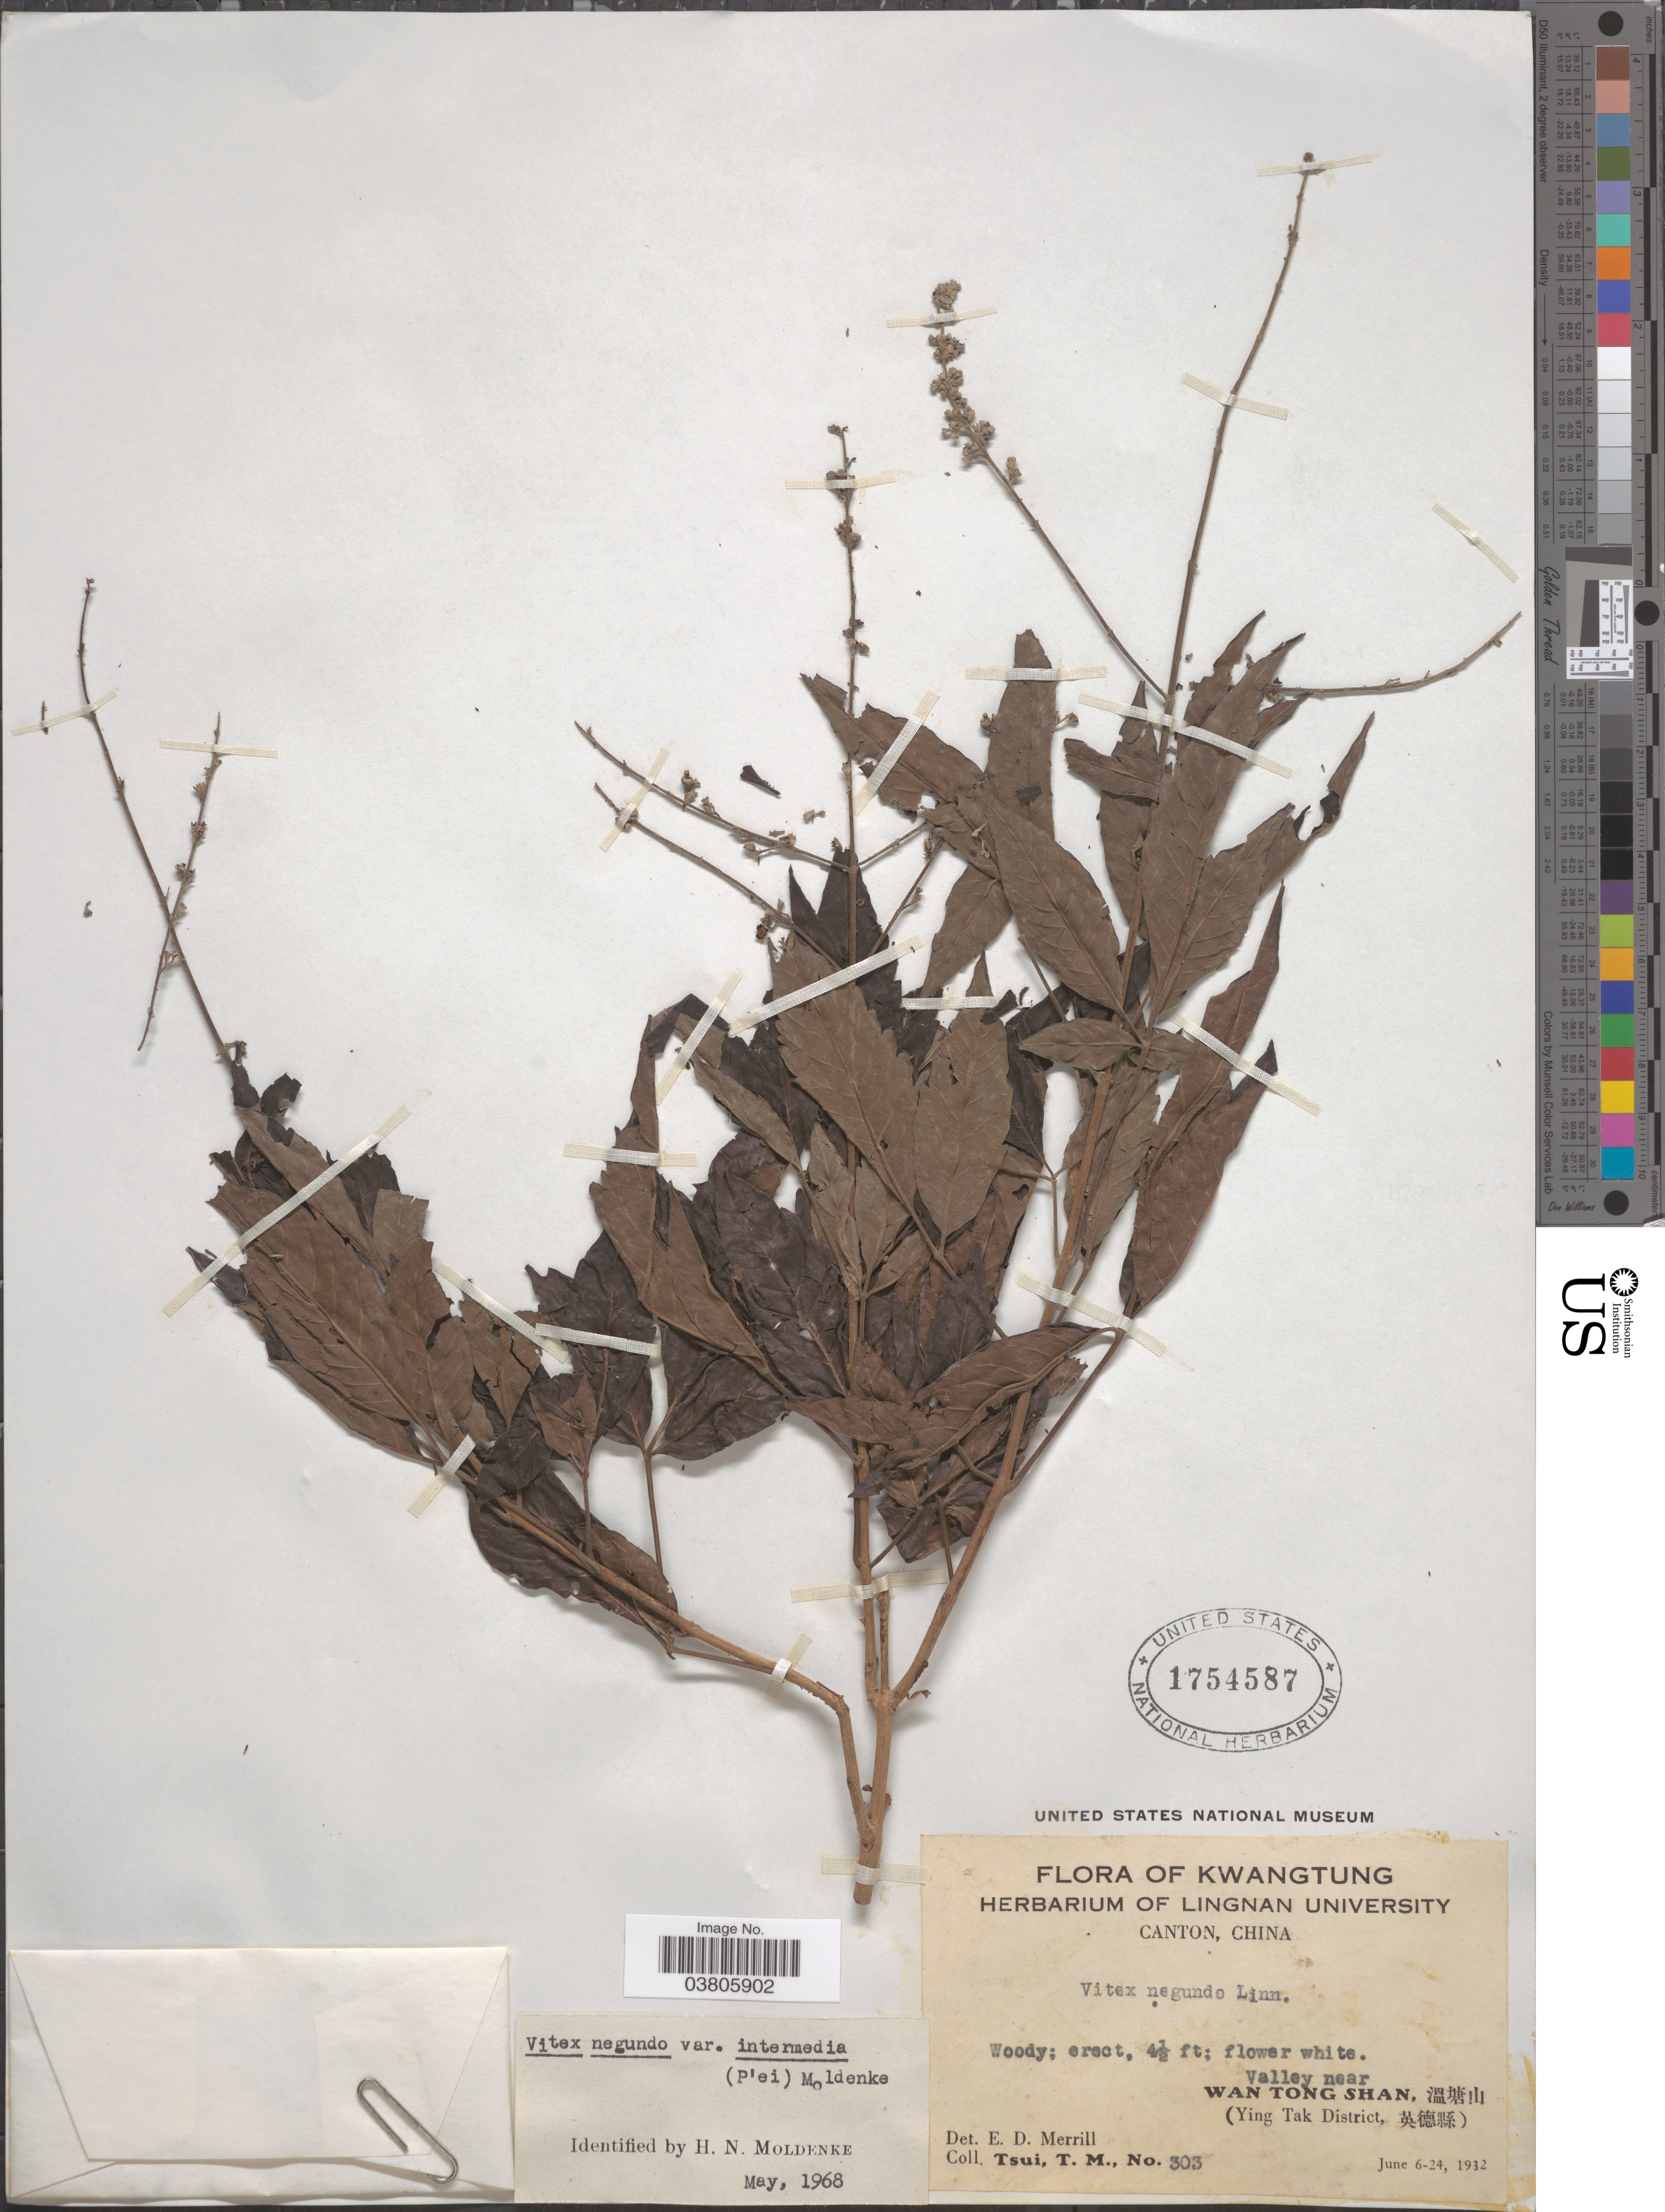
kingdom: Plantae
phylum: Tracheophyta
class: Magnoliopsida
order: Lamiales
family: Lamiaceae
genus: Vitex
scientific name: Vitex negundo var. intermedia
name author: (C. Pei) Moldenke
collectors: T. Tsui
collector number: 303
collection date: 1932-06-06/1932-06-24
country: China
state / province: Guangdong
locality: Kwangtung. Valley near Wan Tong Shan, X. (Ying Tak District, X).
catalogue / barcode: US 1754587